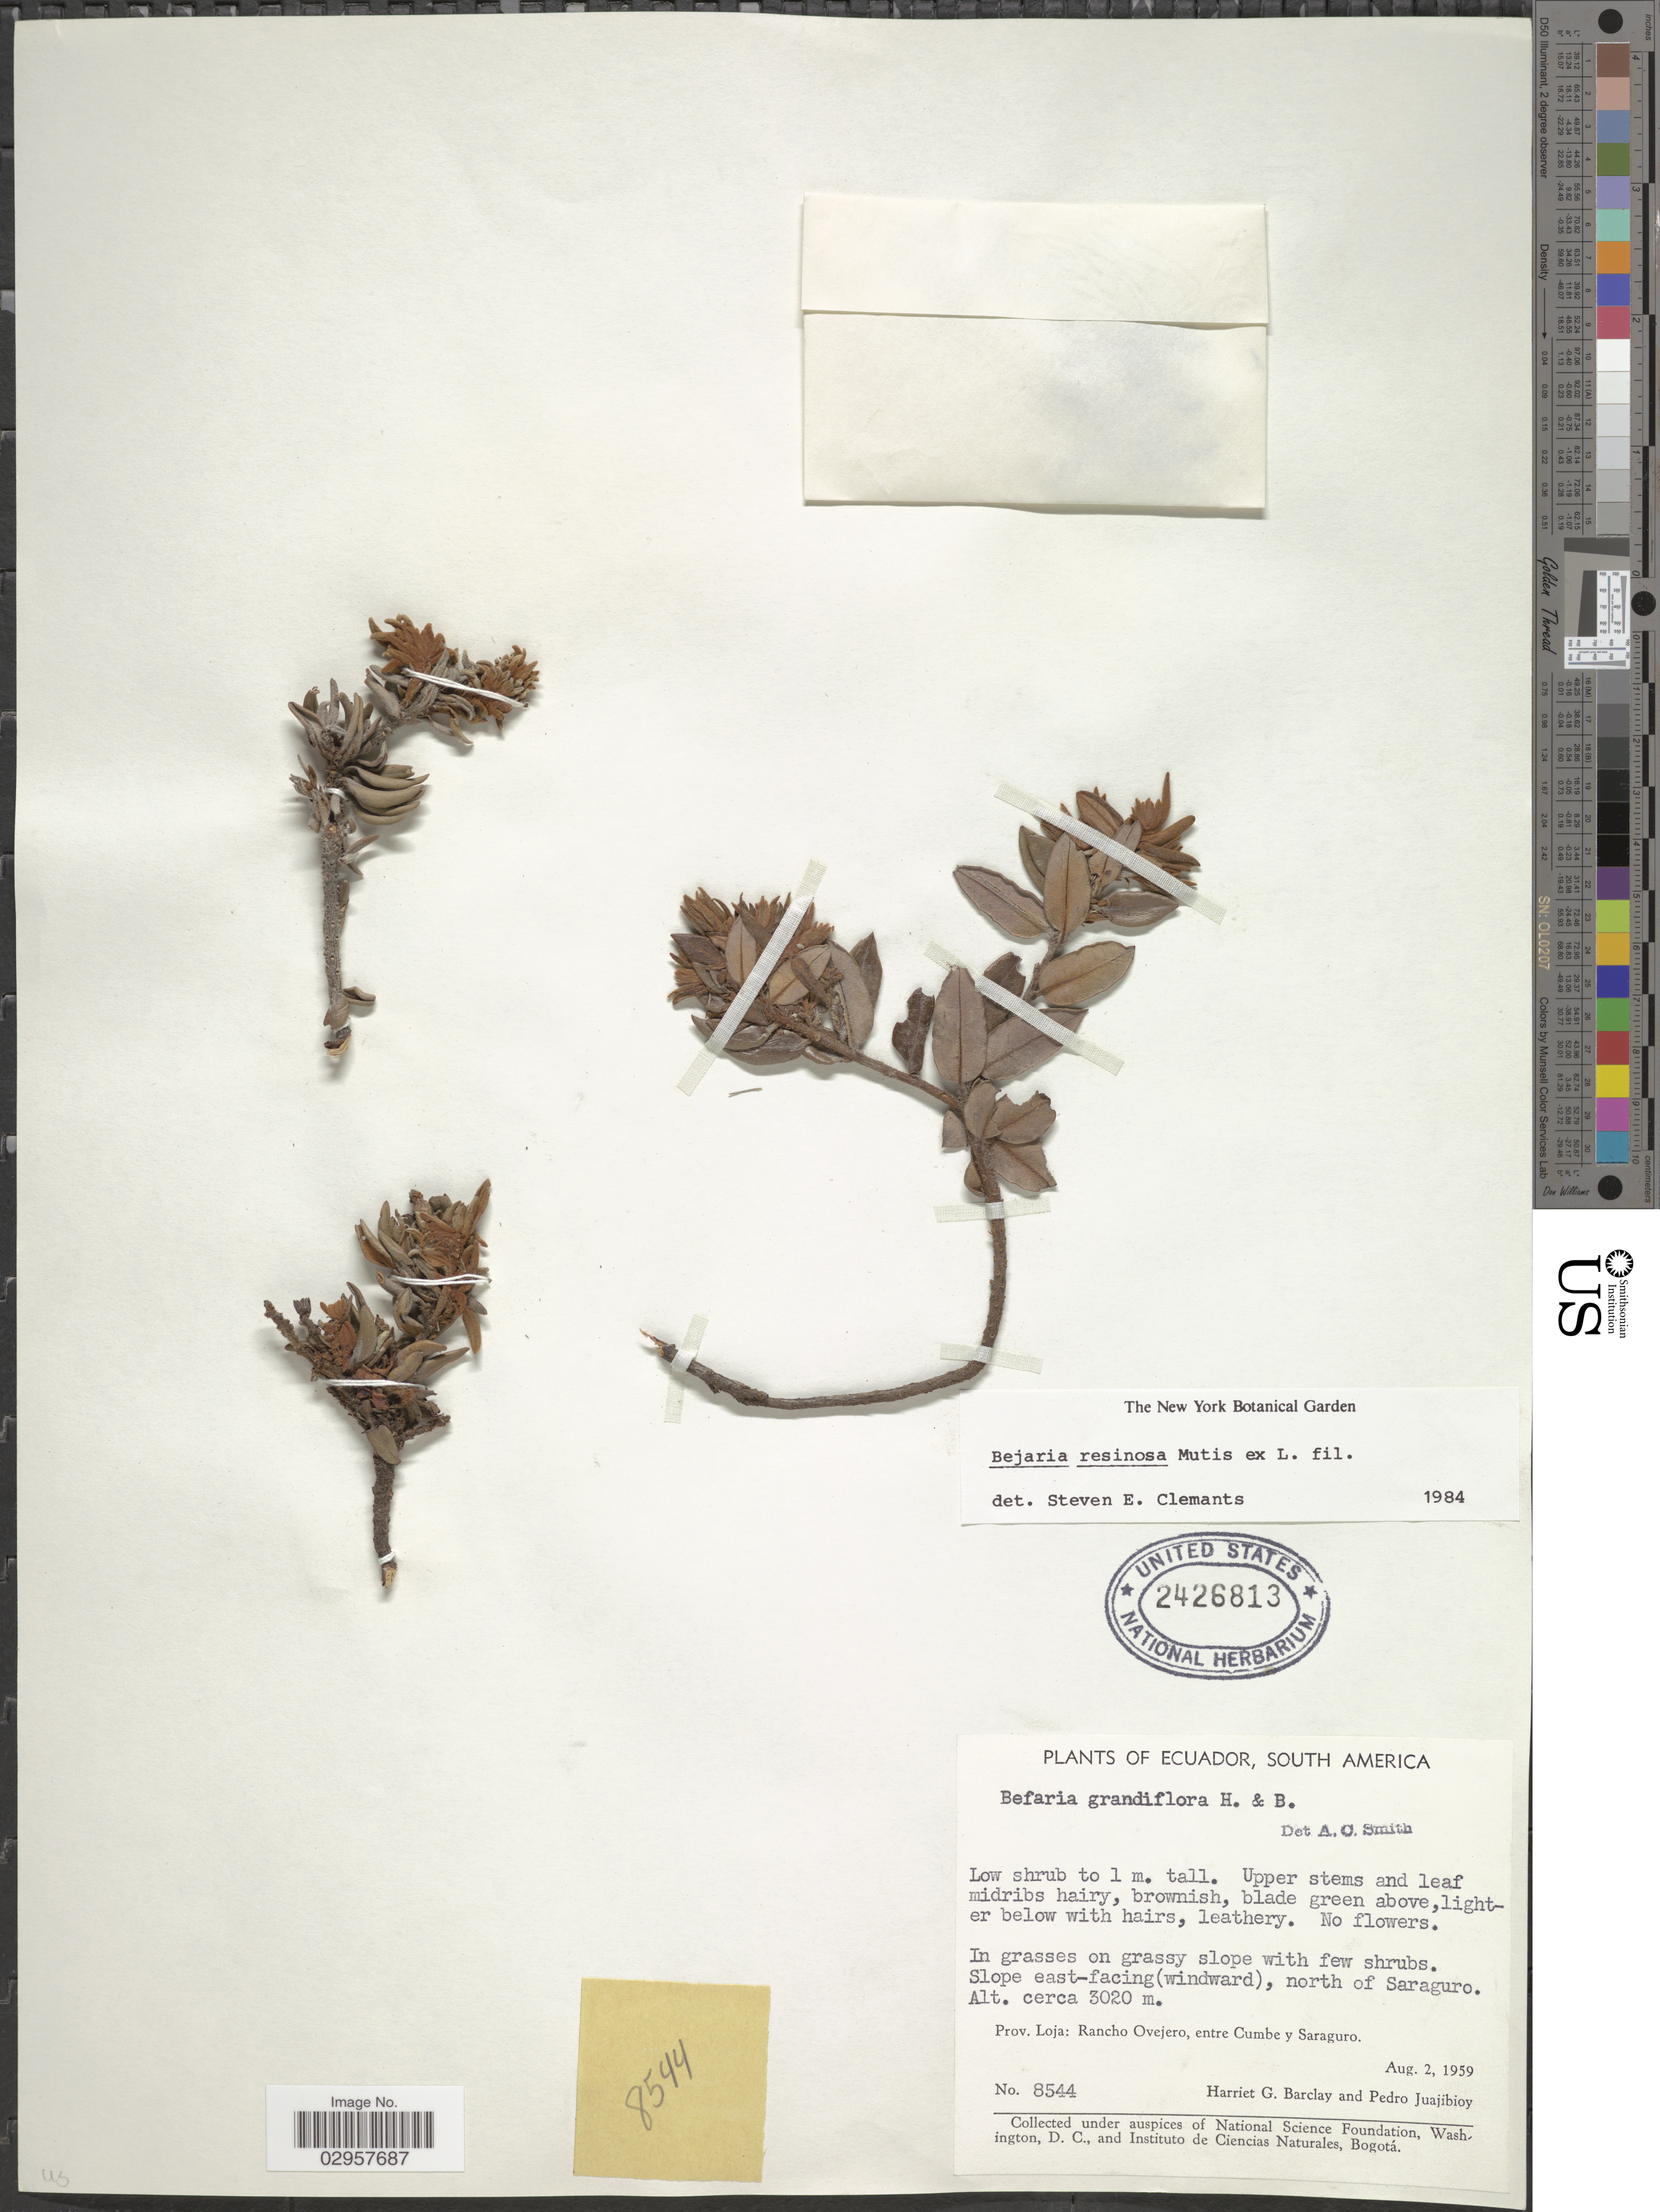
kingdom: Plantae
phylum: Tracheophyta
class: Magnoliopsida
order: Ericales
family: Ericaceae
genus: Befaria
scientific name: Befaria resinosa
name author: Mutis ex L. f.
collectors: H. G. Barclay & P. Juajibioy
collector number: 8544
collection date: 1959-08-02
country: Ecuador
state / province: Loja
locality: Slope east-facing (windward), north of Saraguro. Rancho Ovejero, entre Cumbre y Saraguro.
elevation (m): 3020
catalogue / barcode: US 2426813